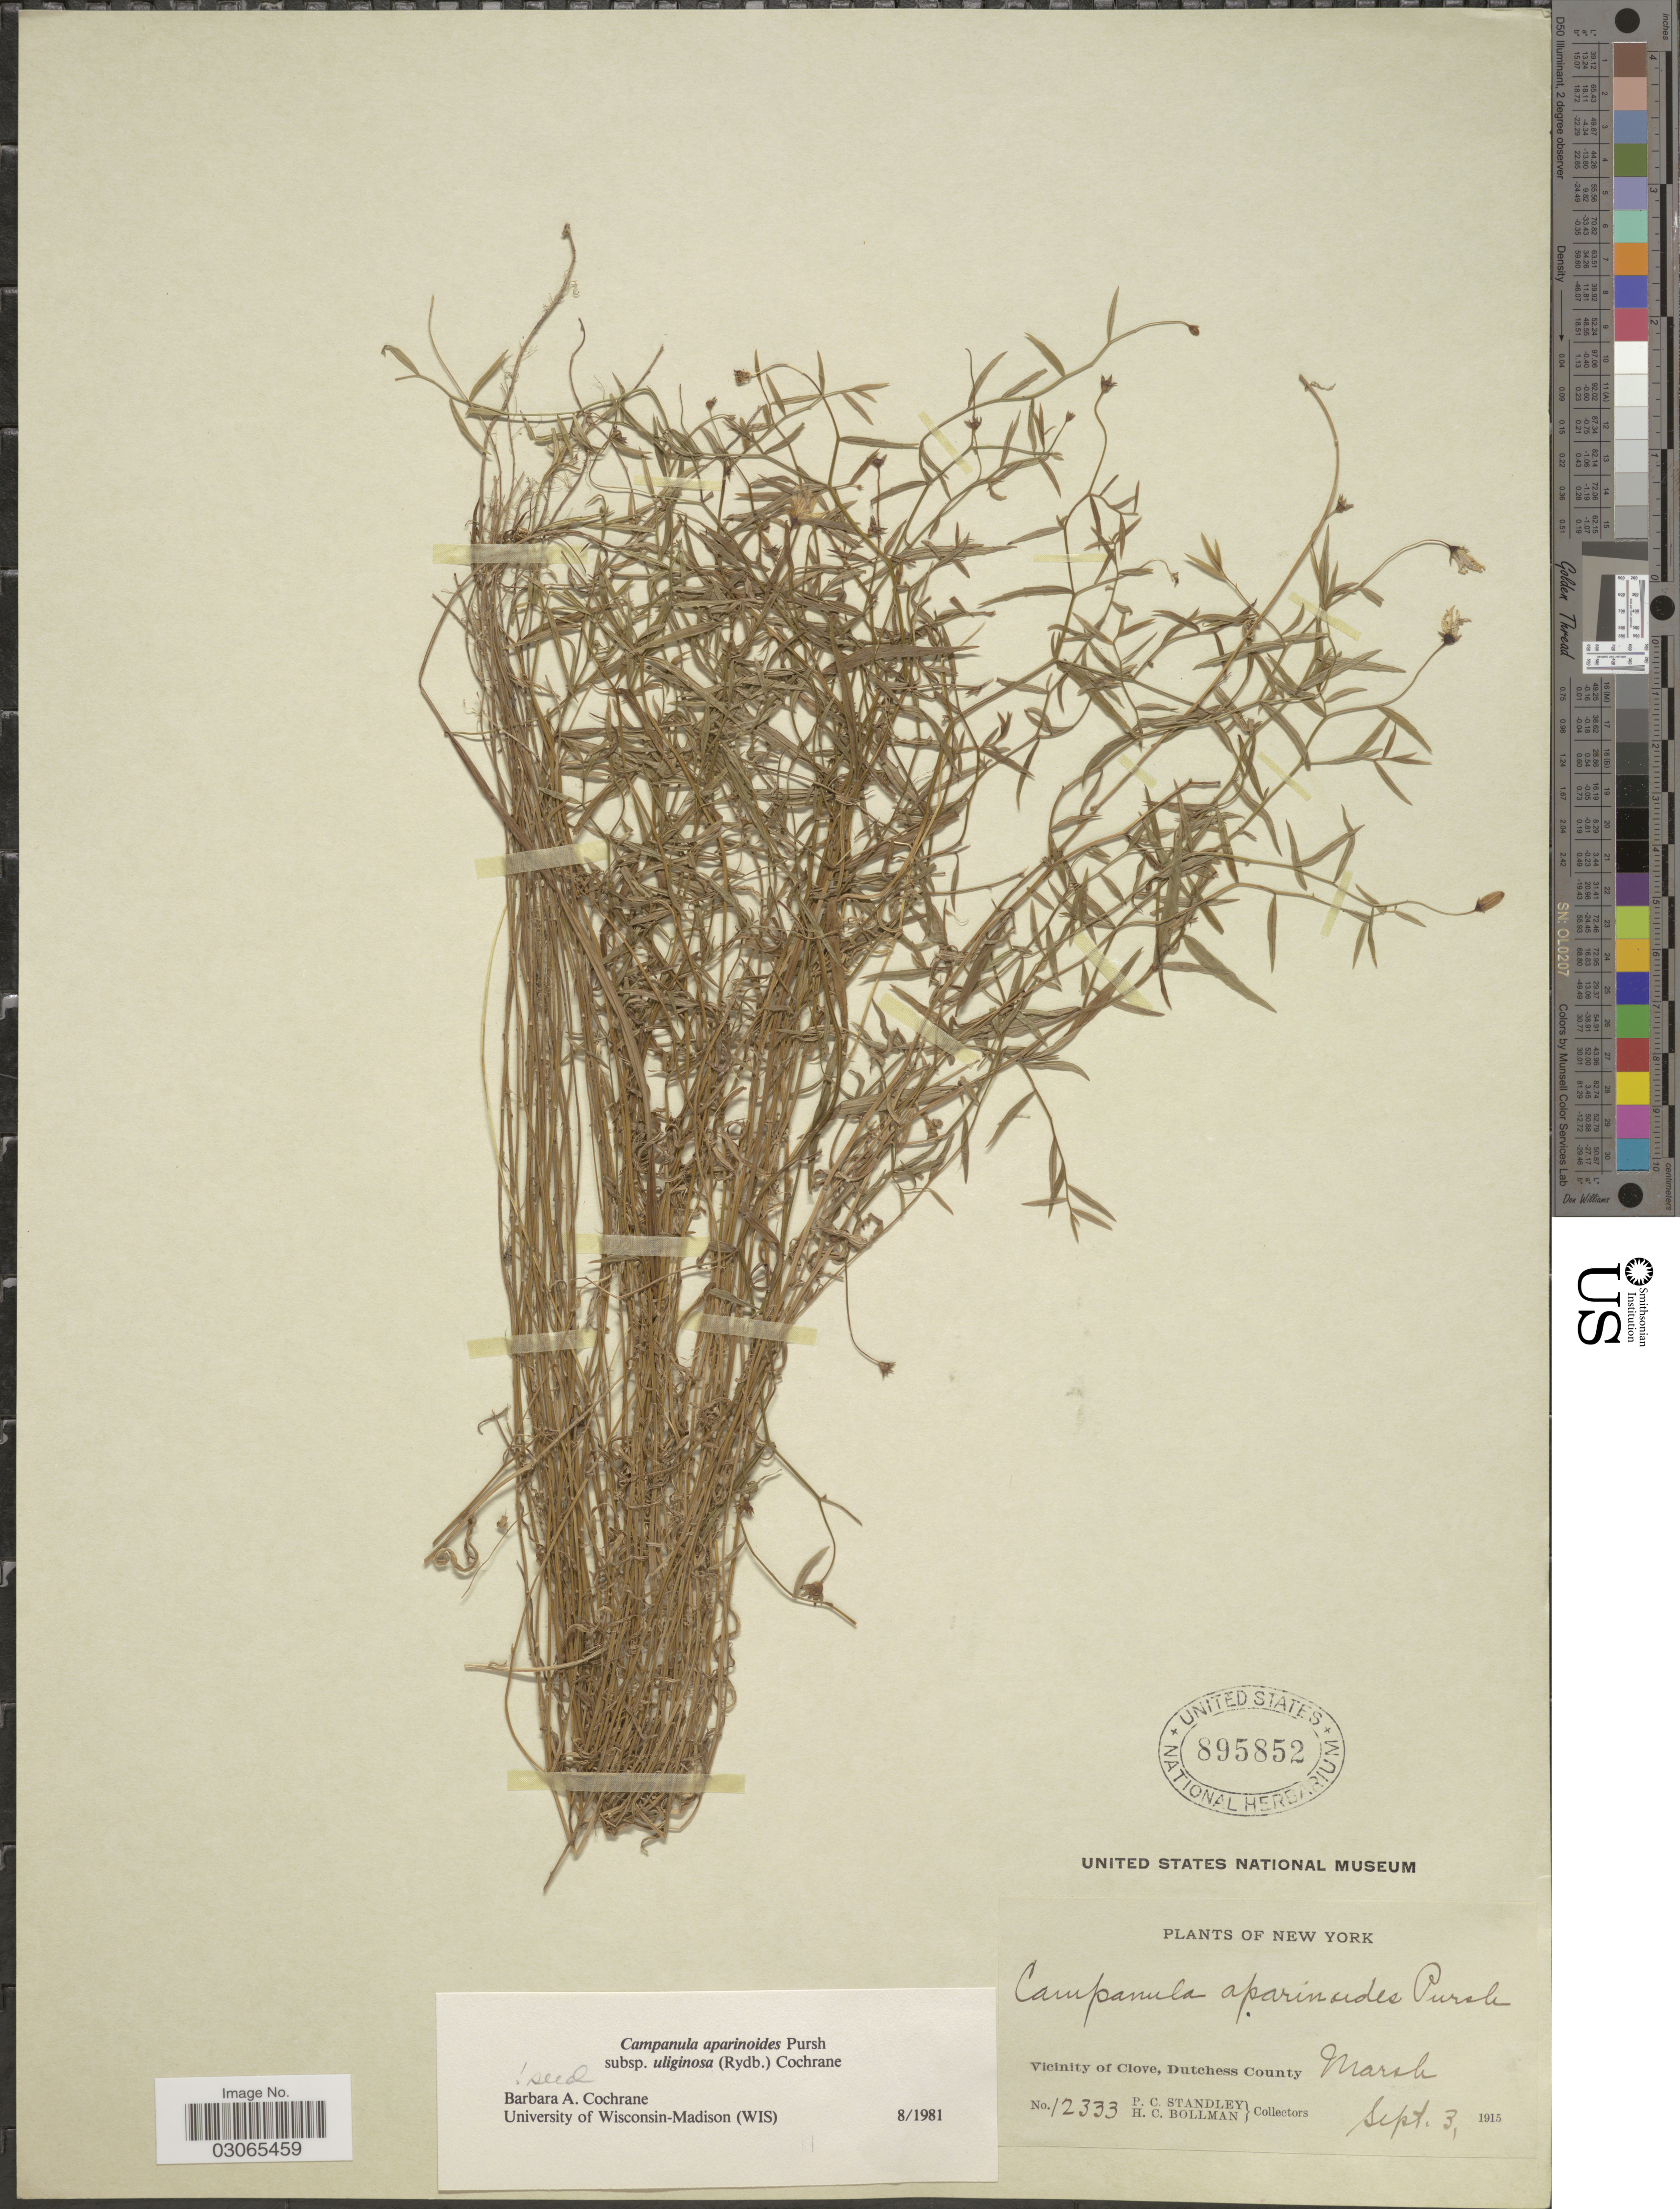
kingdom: Plantae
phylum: Tracheophyta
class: Magnoliopsida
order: Asterales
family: Campanulaceae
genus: Campanula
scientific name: Campanula aparinoides var. uliginosa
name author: (Rydb.) Gleason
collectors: P. C. Standley & H. C. Bollman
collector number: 12333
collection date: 1915-09-03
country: United States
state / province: New York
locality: Vicinity of Clove, Dutchess County.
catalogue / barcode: US 895852